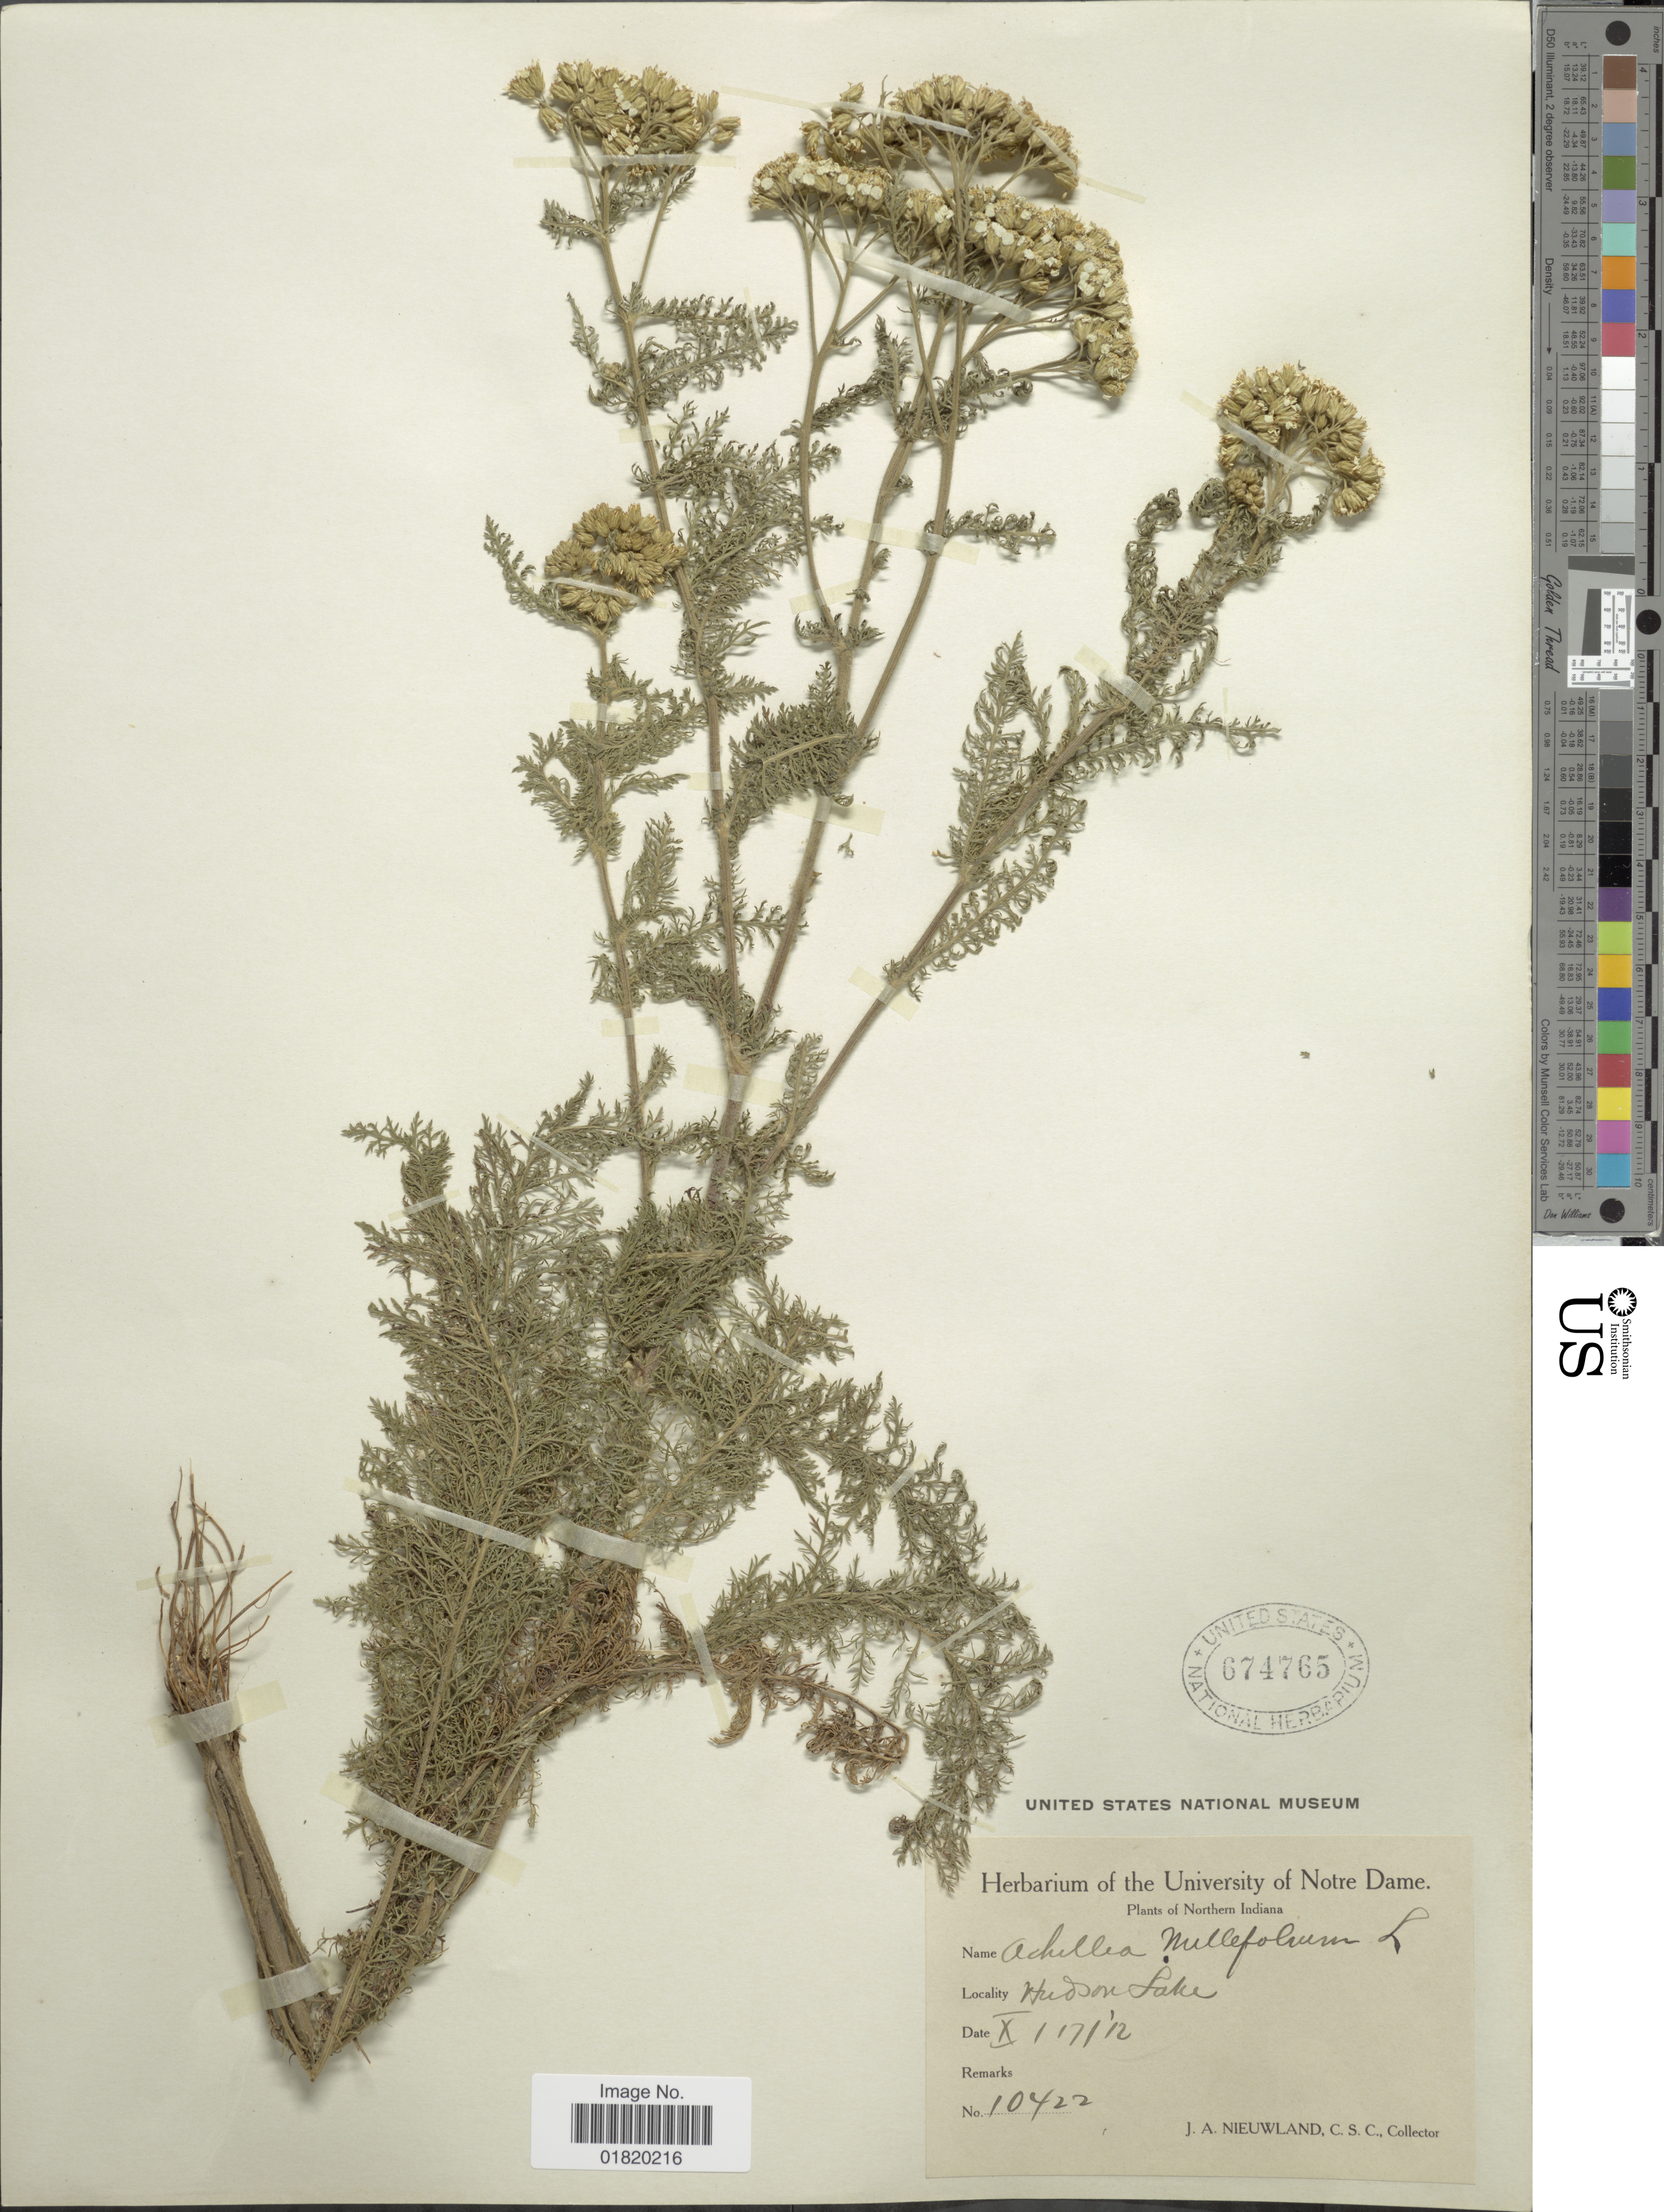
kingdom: Plantae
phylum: Tracheophyta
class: Magnoliopsida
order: Asterales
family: Asteraceae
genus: Achillea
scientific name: Achillea millefolium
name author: L.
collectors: J. A. Nieuwland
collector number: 10422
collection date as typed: Transcribed d/m/y: 17/10/12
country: United States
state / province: Indiana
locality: Northern Indiana. Hudson Lake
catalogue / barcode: US 674765